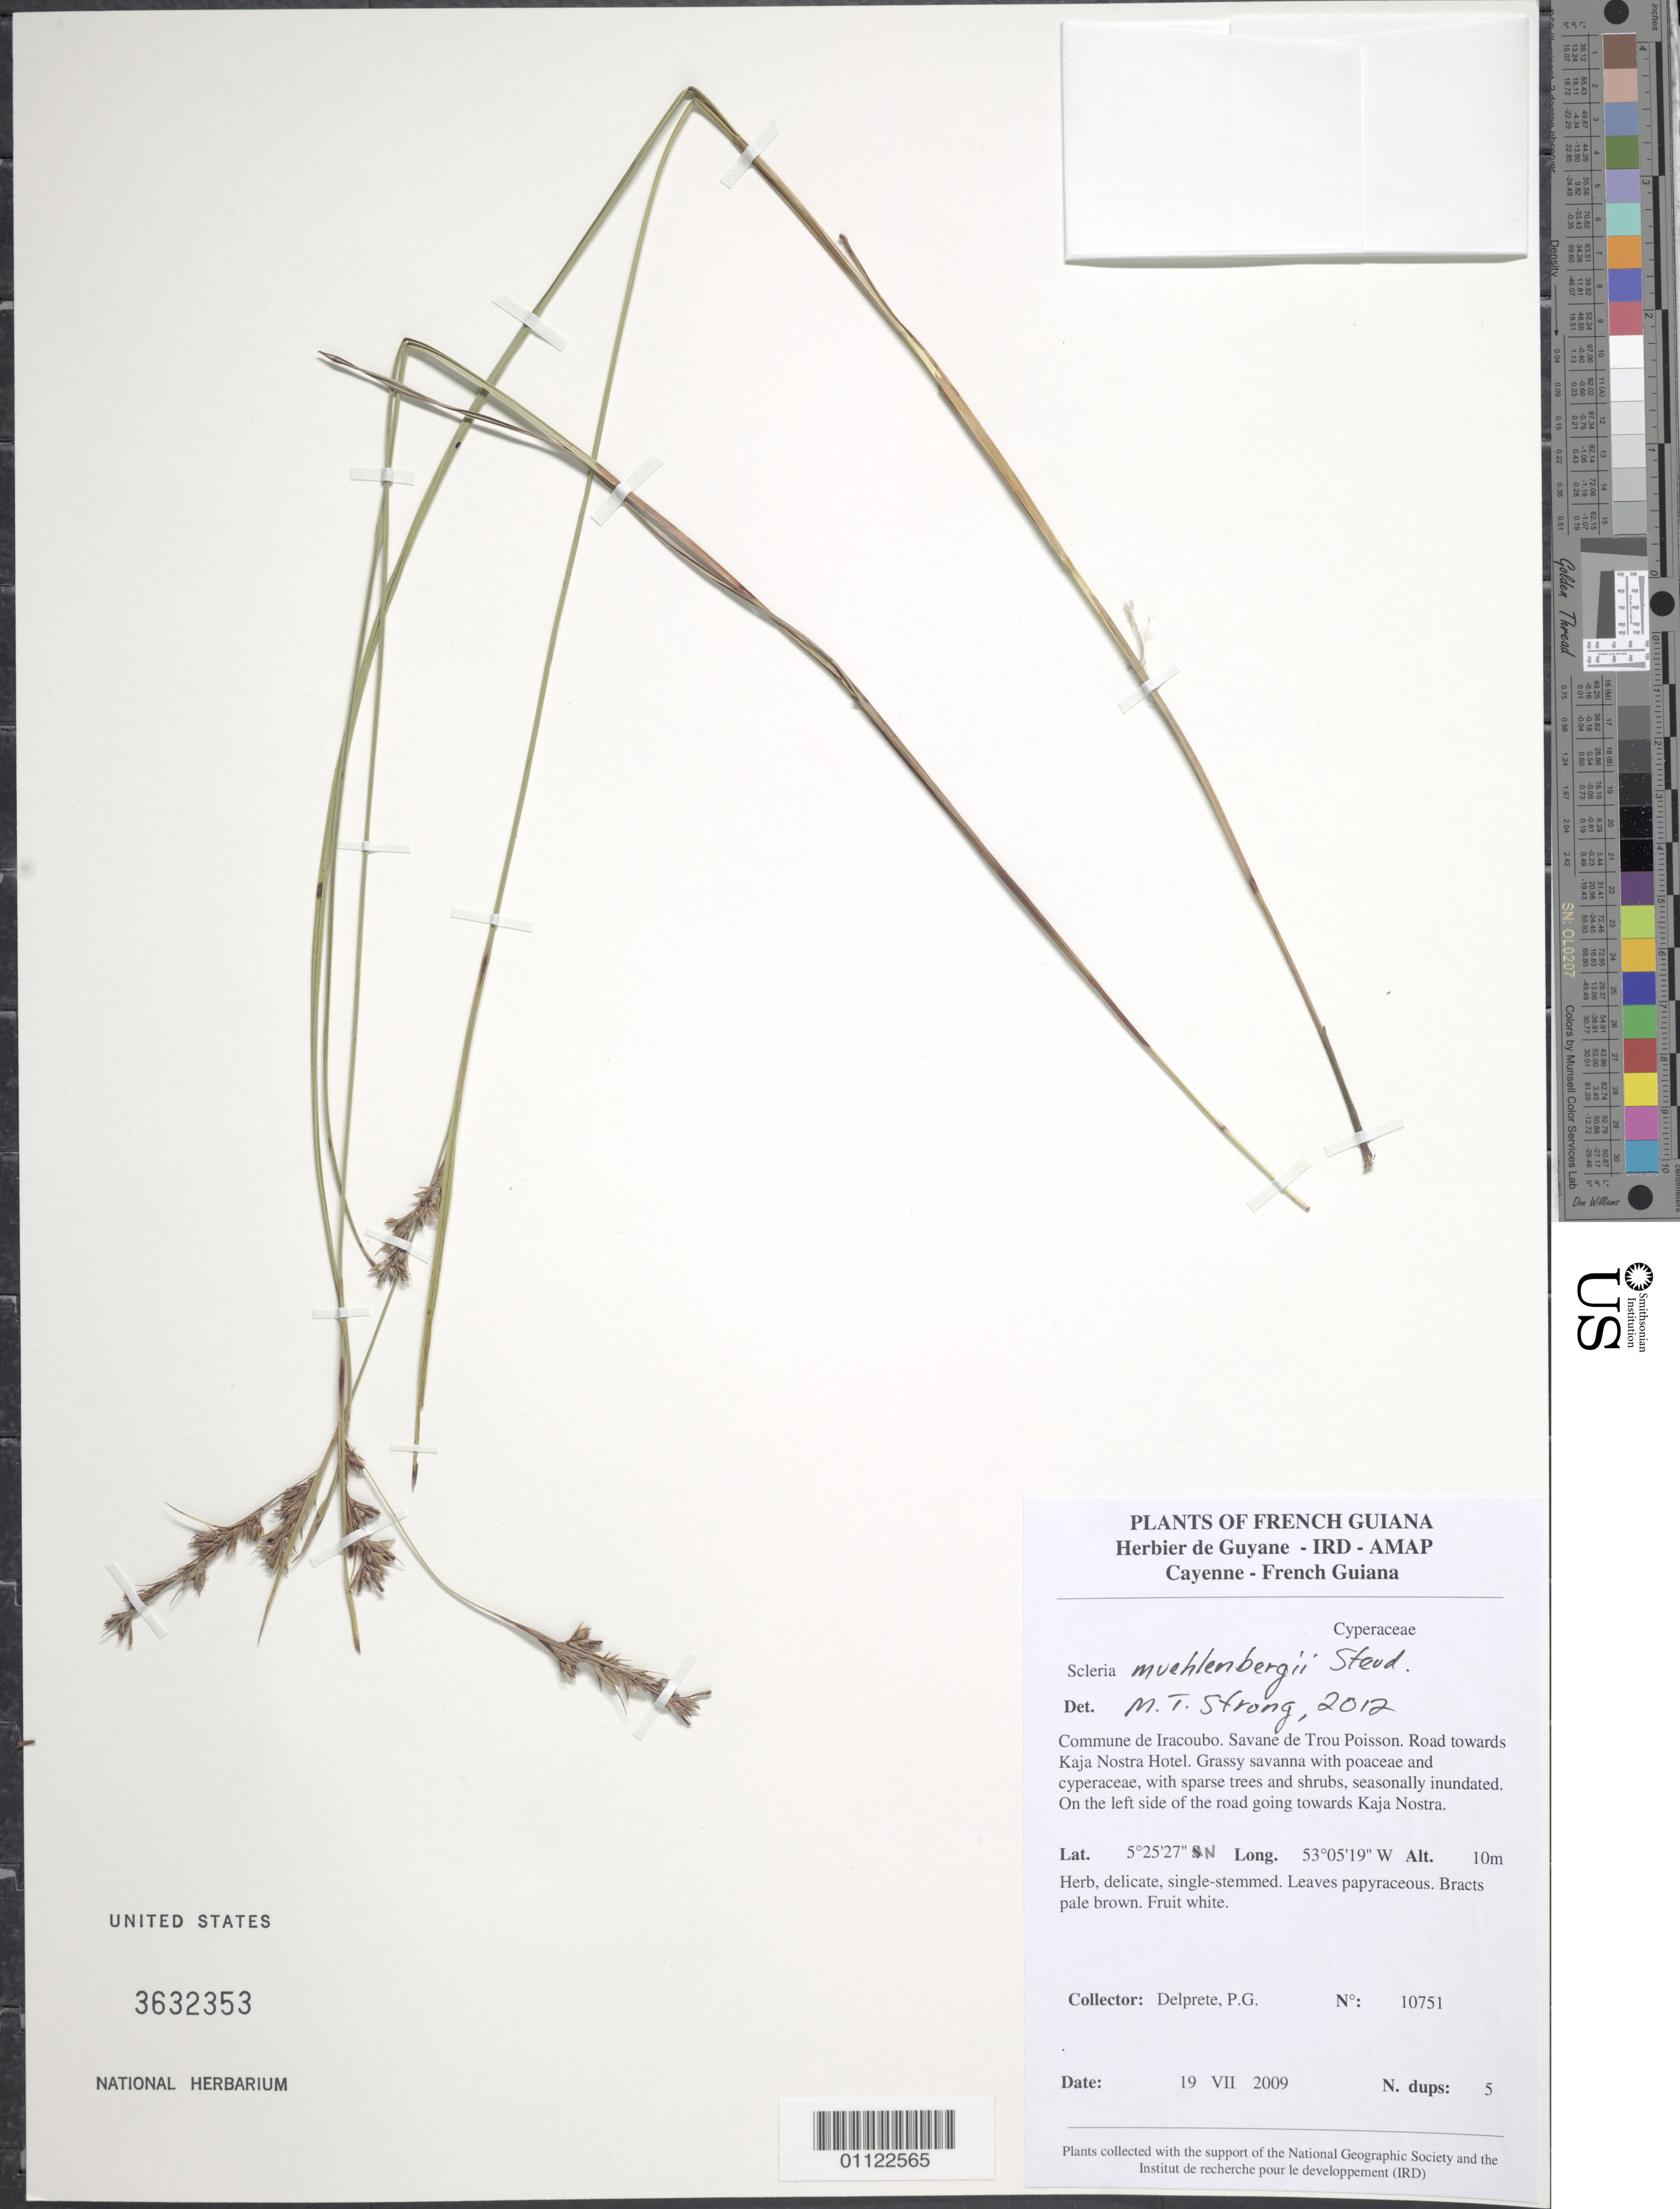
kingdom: Plantae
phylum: Tracheophyta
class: Liliopsida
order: Poales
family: Cyperaceae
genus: Scleria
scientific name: Scleria muehlenbergii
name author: Steud.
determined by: Strong, M. T., (US), Smithsonian Institution - National Museum of Natural History (UNITED STATES)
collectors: P. G. Delprete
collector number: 10751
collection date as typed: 19-Jul-09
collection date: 2009-07-19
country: French Guiana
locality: Commune de Iracoubo. Savane de Trou Poisson. Road towards Kaja Nostra Hotel. On the left side of the road going towards Kaja Nostra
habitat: Grassy savanna and cyperaceae, with sparse trees and shrubs, seasonally inundated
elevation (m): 10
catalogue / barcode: US 3632353